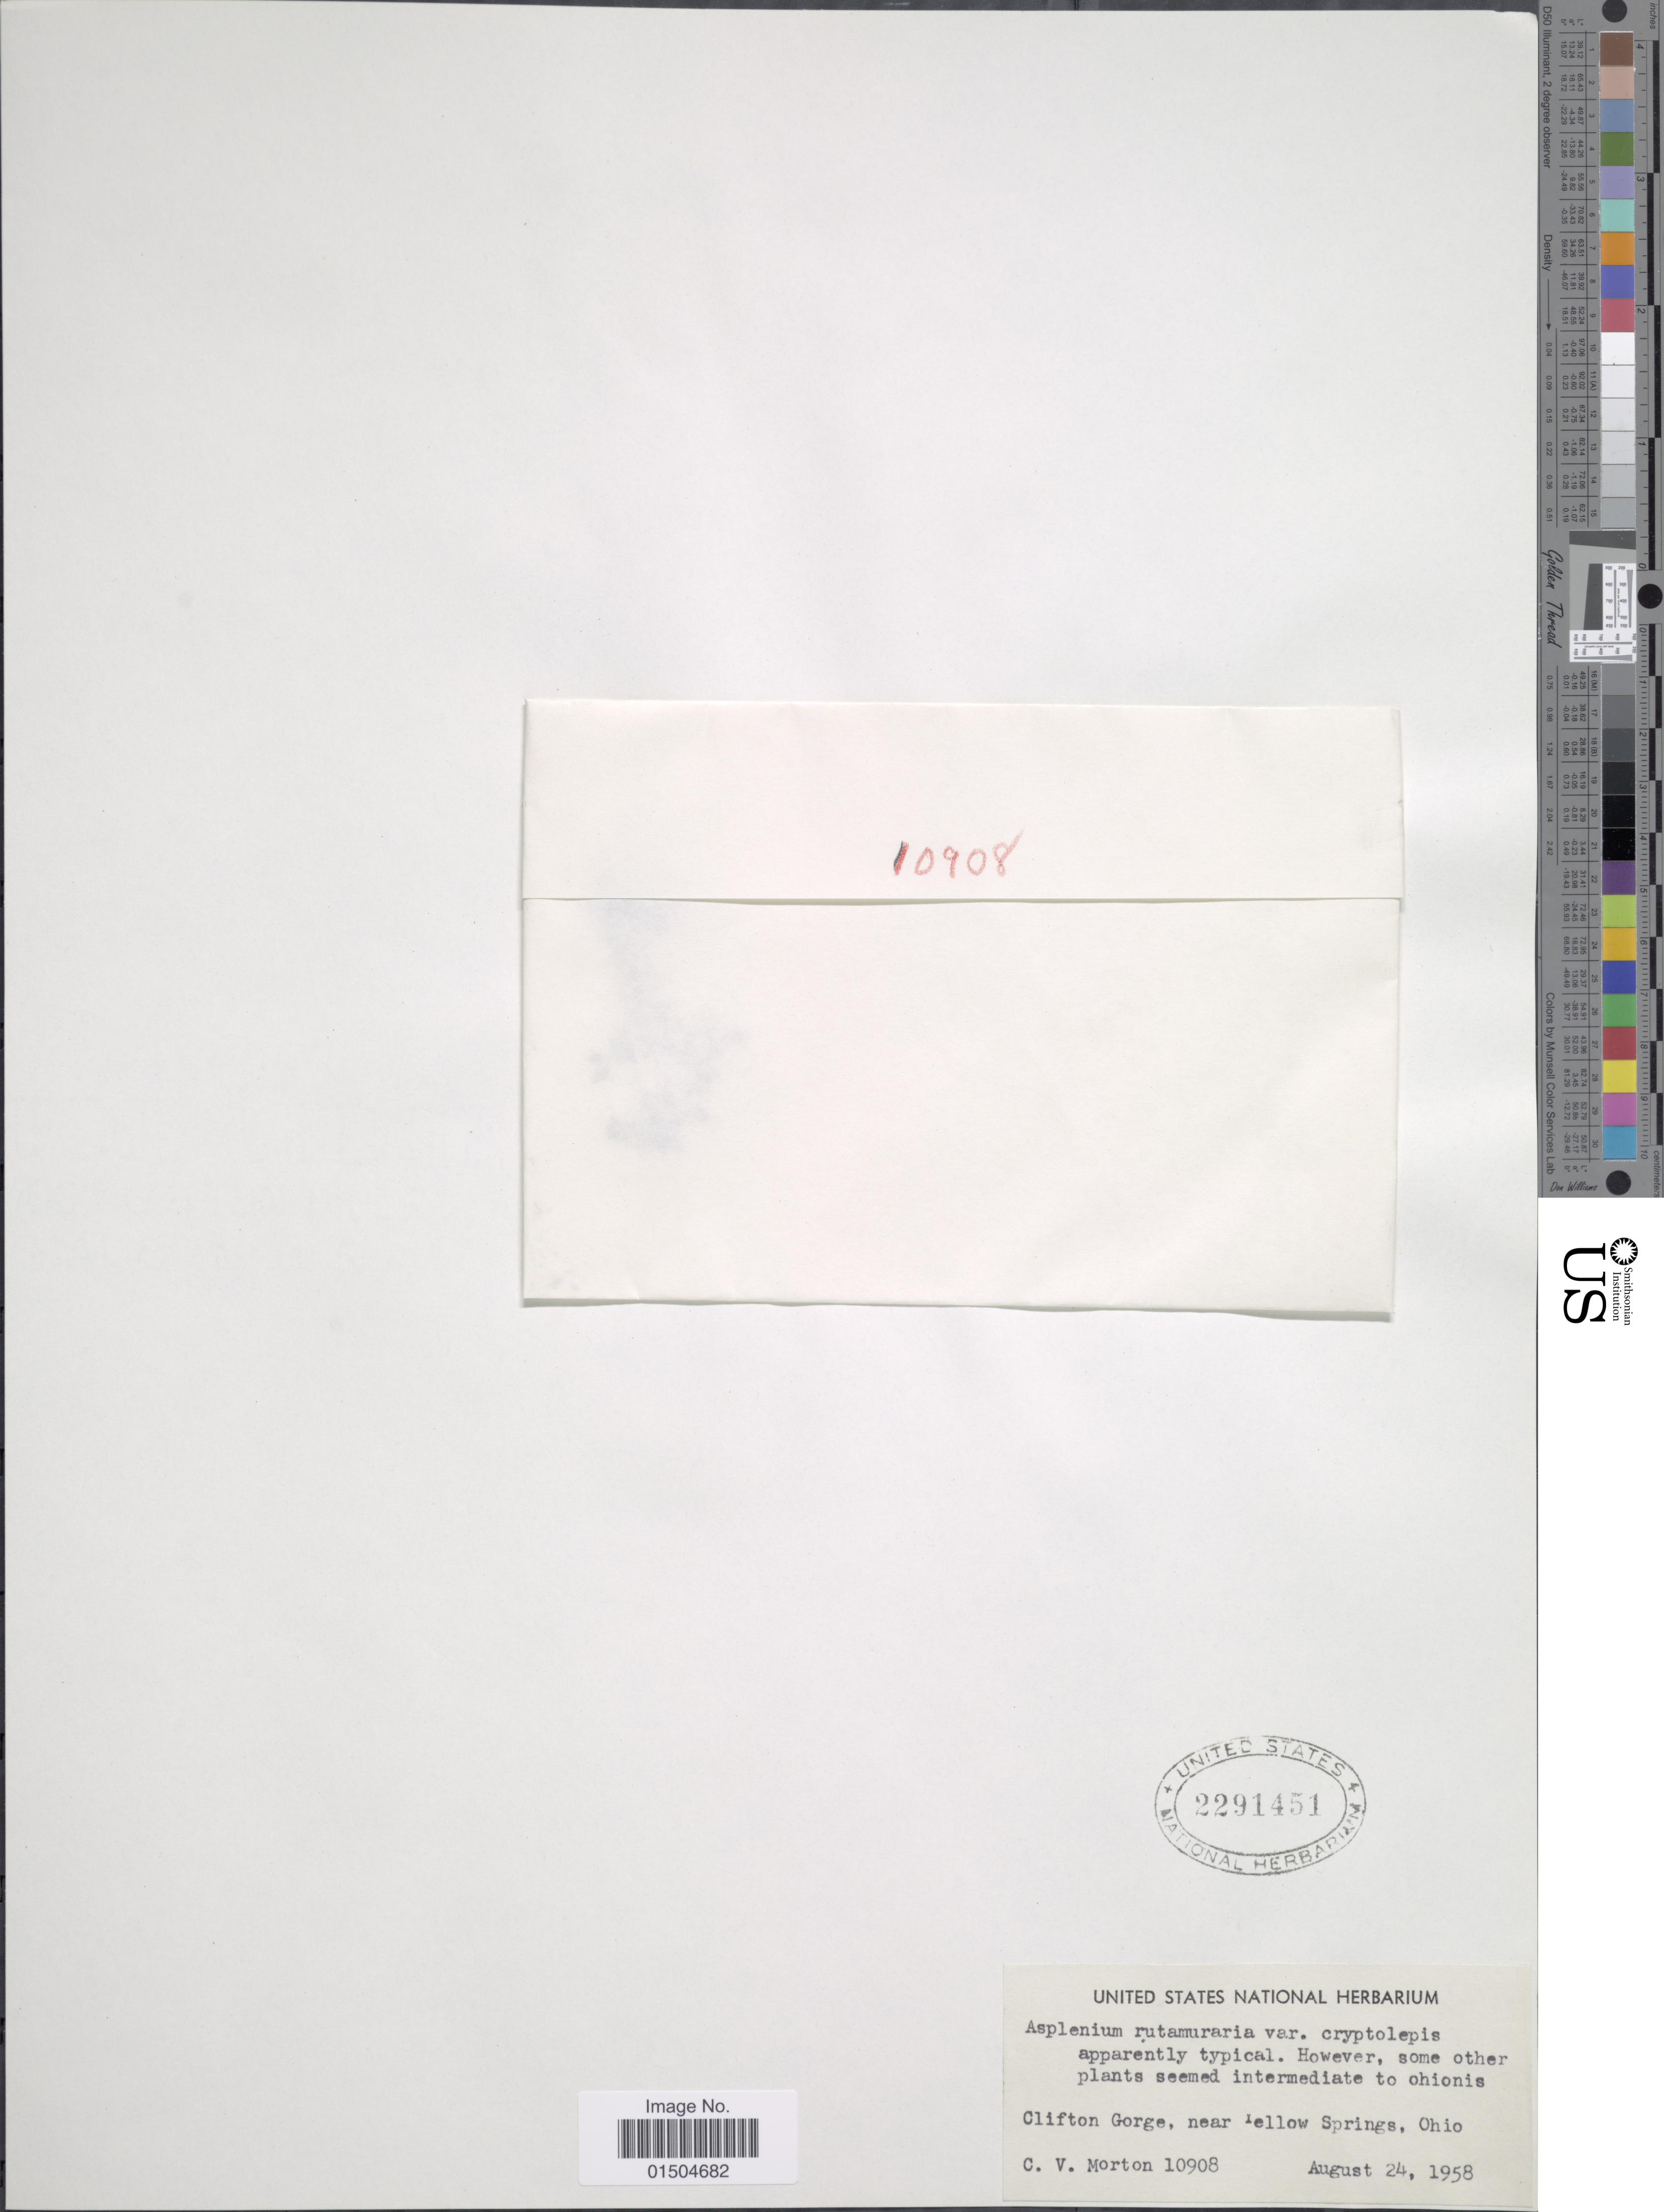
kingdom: Plantae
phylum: Tracheophyta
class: Polypodiopsida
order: Polypodiales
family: Aspleniaceae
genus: Asplenium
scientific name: Asplenium ruta-muraria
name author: L.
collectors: C. V. Morton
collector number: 10908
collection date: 1958-08-24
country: United States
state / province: Ohio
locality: Clifton Gorge, near Yellow Springs.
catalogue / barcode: US 2291451